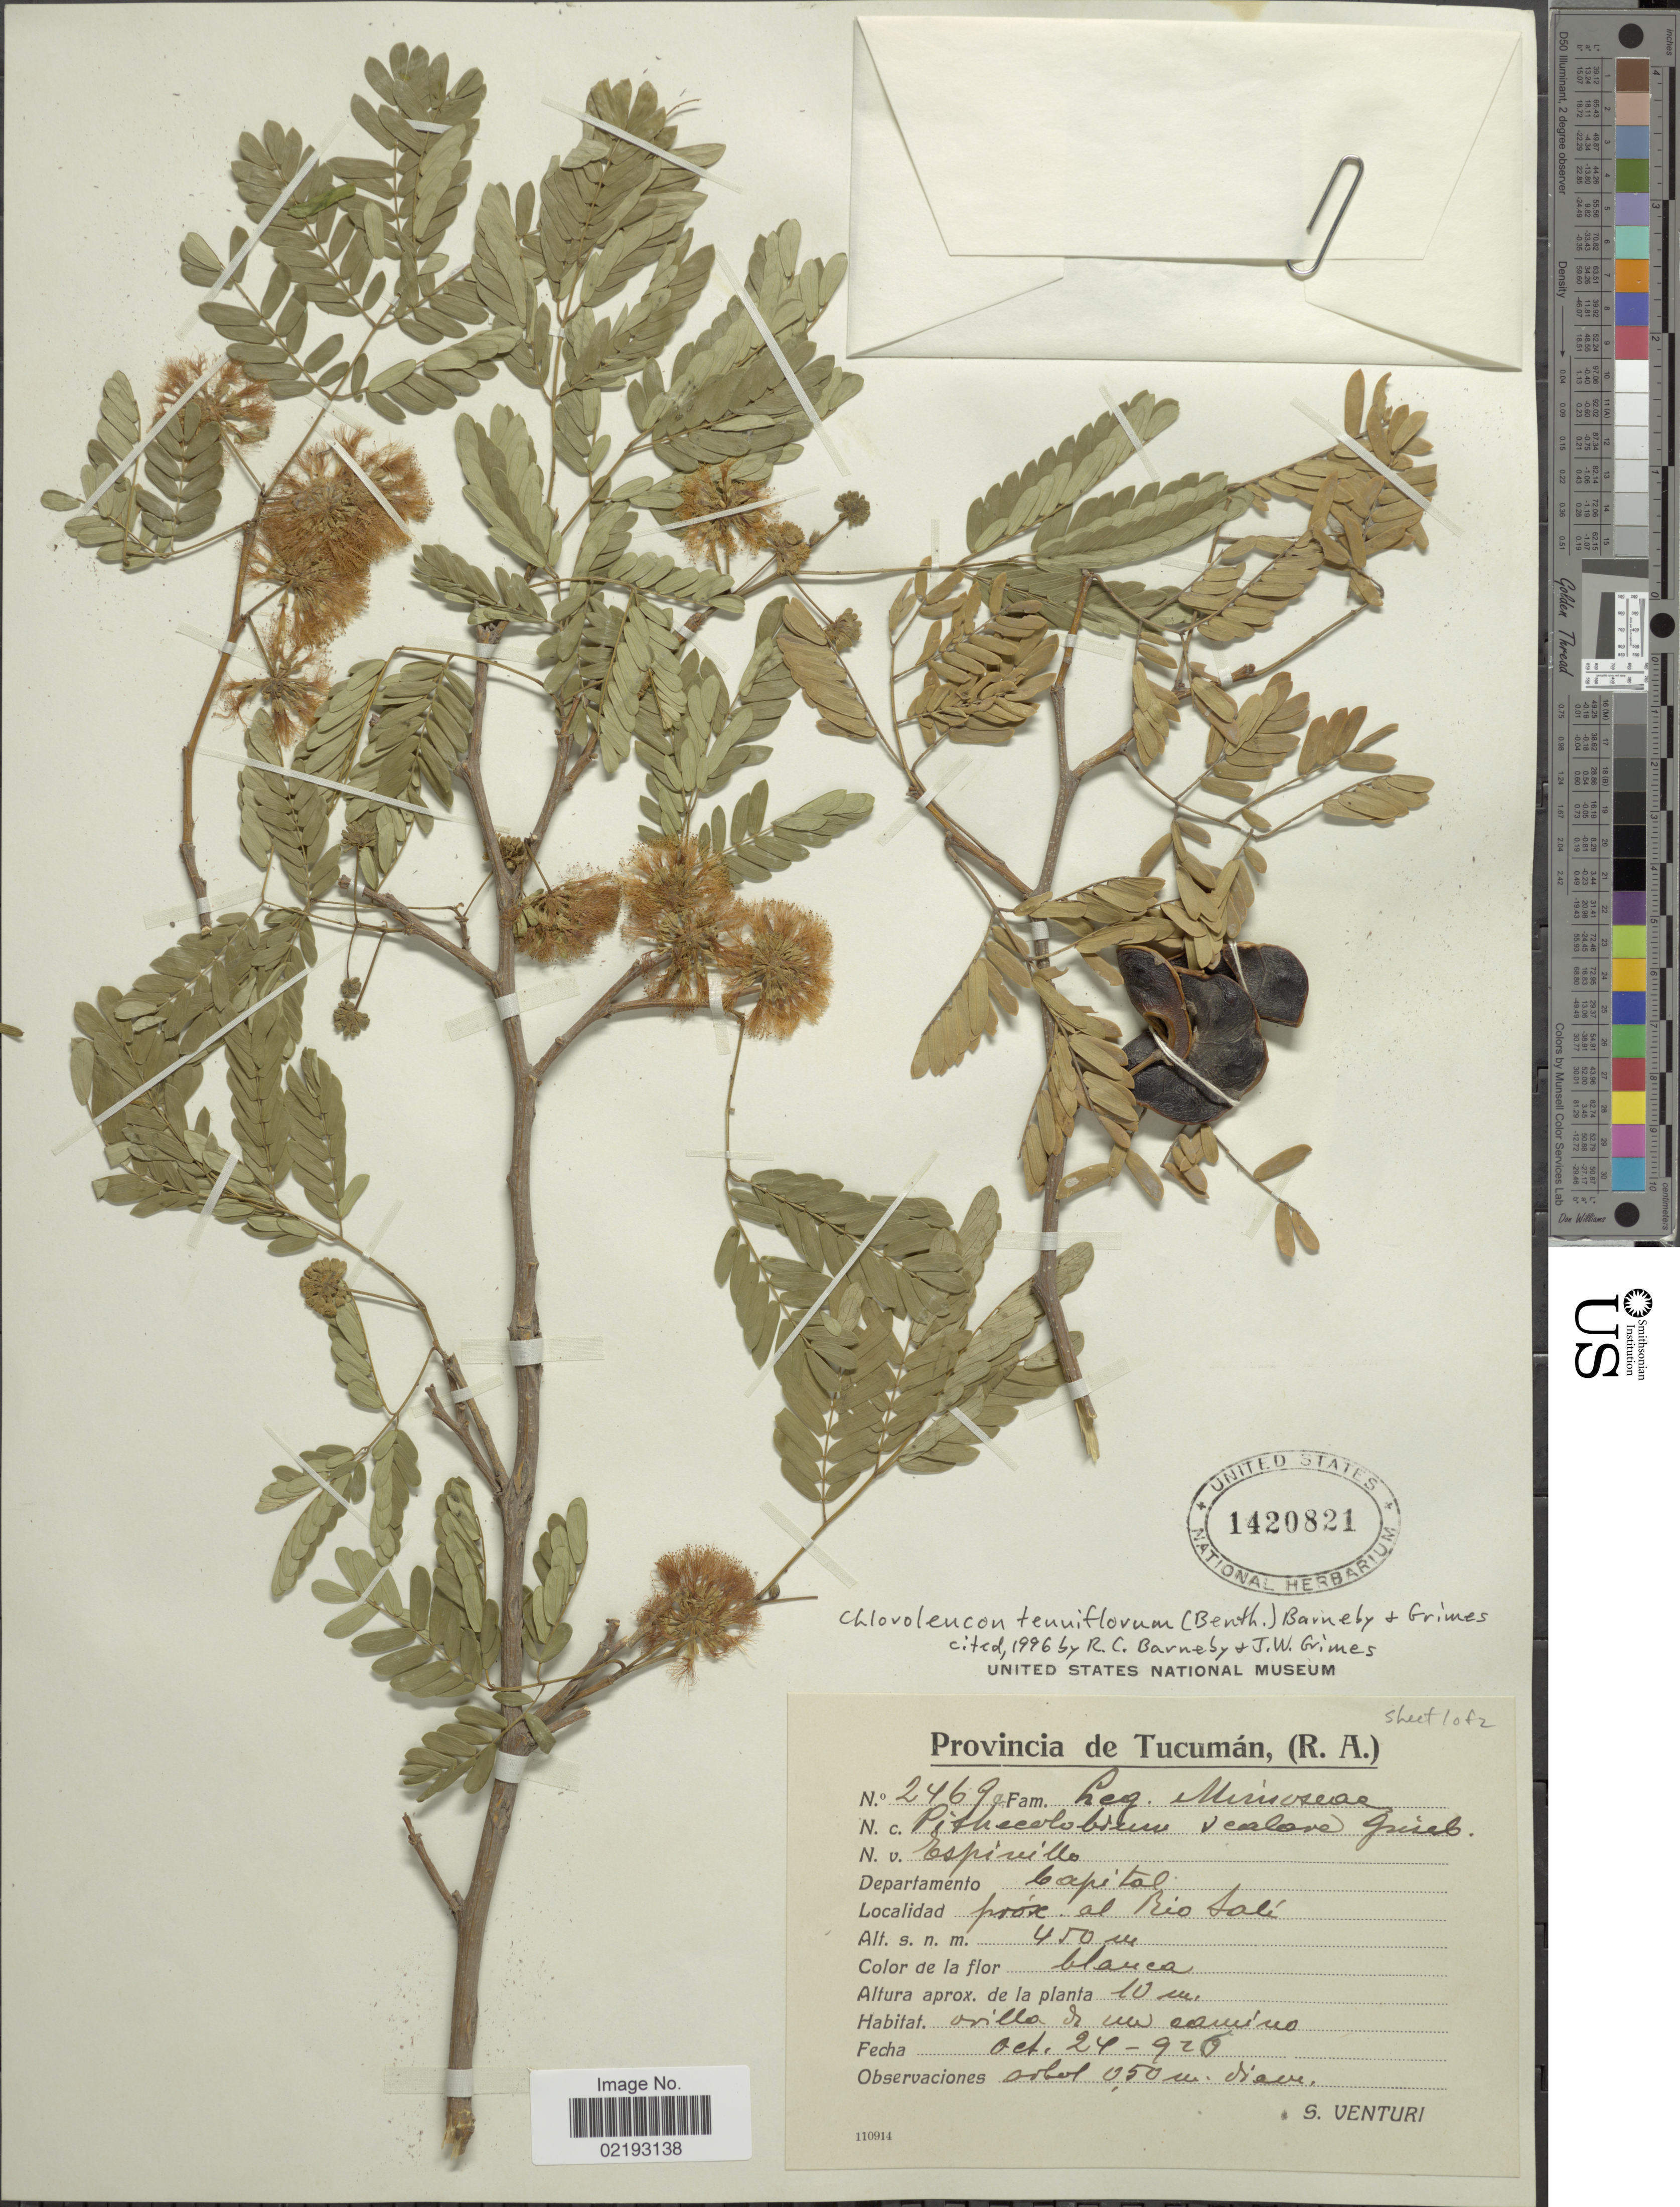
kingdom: Plantae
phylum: Tracheophyta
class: Magnoliopsida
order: Fabales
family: Fabaceae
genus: Chloroleucon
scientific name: Chloroleucon tenuiflorum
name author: (Benth.) Barneby & J.W. Grimes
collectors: S. Venturi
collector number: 2469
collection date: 1926-10-24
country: Argentina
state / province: Tucuman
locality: Departamento Capital, prose al Rio Sali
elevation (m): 450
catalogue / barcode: US 1420821